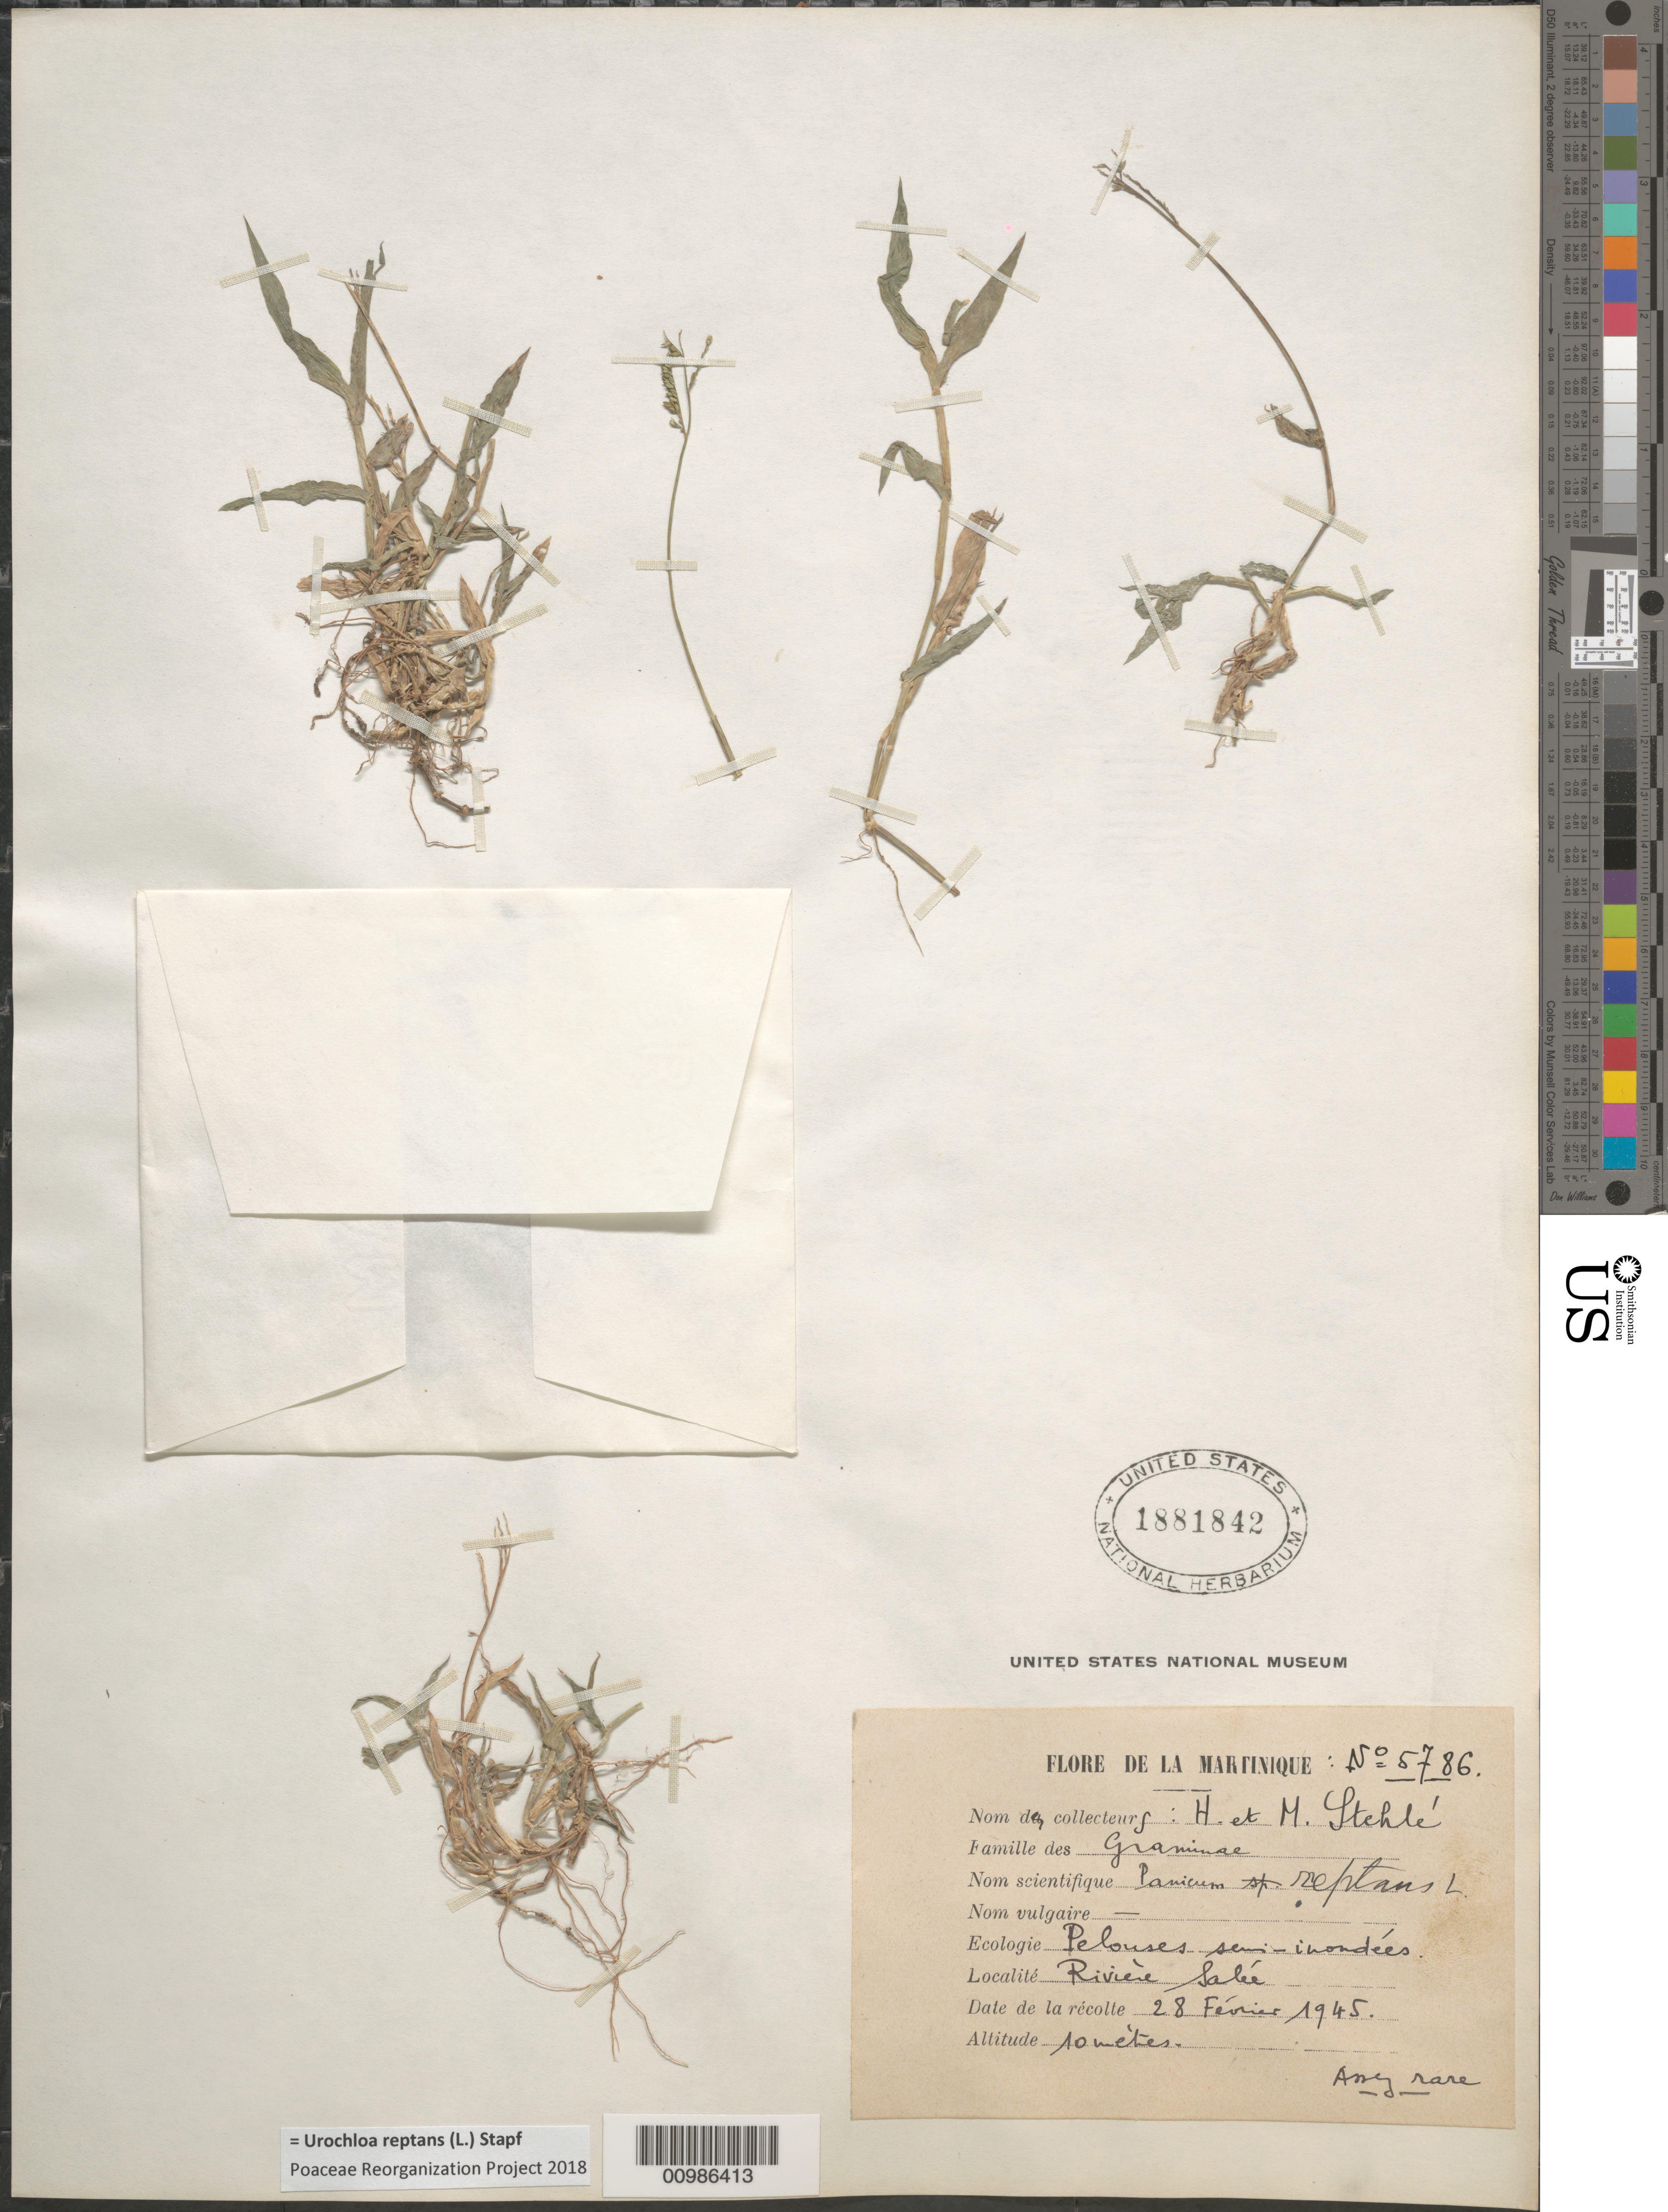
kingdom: Plantae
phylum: Tracheophyta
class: Liliopsida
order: Poales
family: Poaceae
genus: Brachiaria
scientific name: Brachiaria reptans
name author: (L.) C.E. Hubb. & C.A. Gardner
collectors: H. Stehlé & M. Stehlé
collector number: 5786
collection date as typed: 28 Feb 1945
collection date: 1945-02-28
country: Martinique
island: Martinique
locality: Riviere Salee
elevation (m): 10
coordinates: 0 N, 0 E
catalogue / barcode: US 1881842